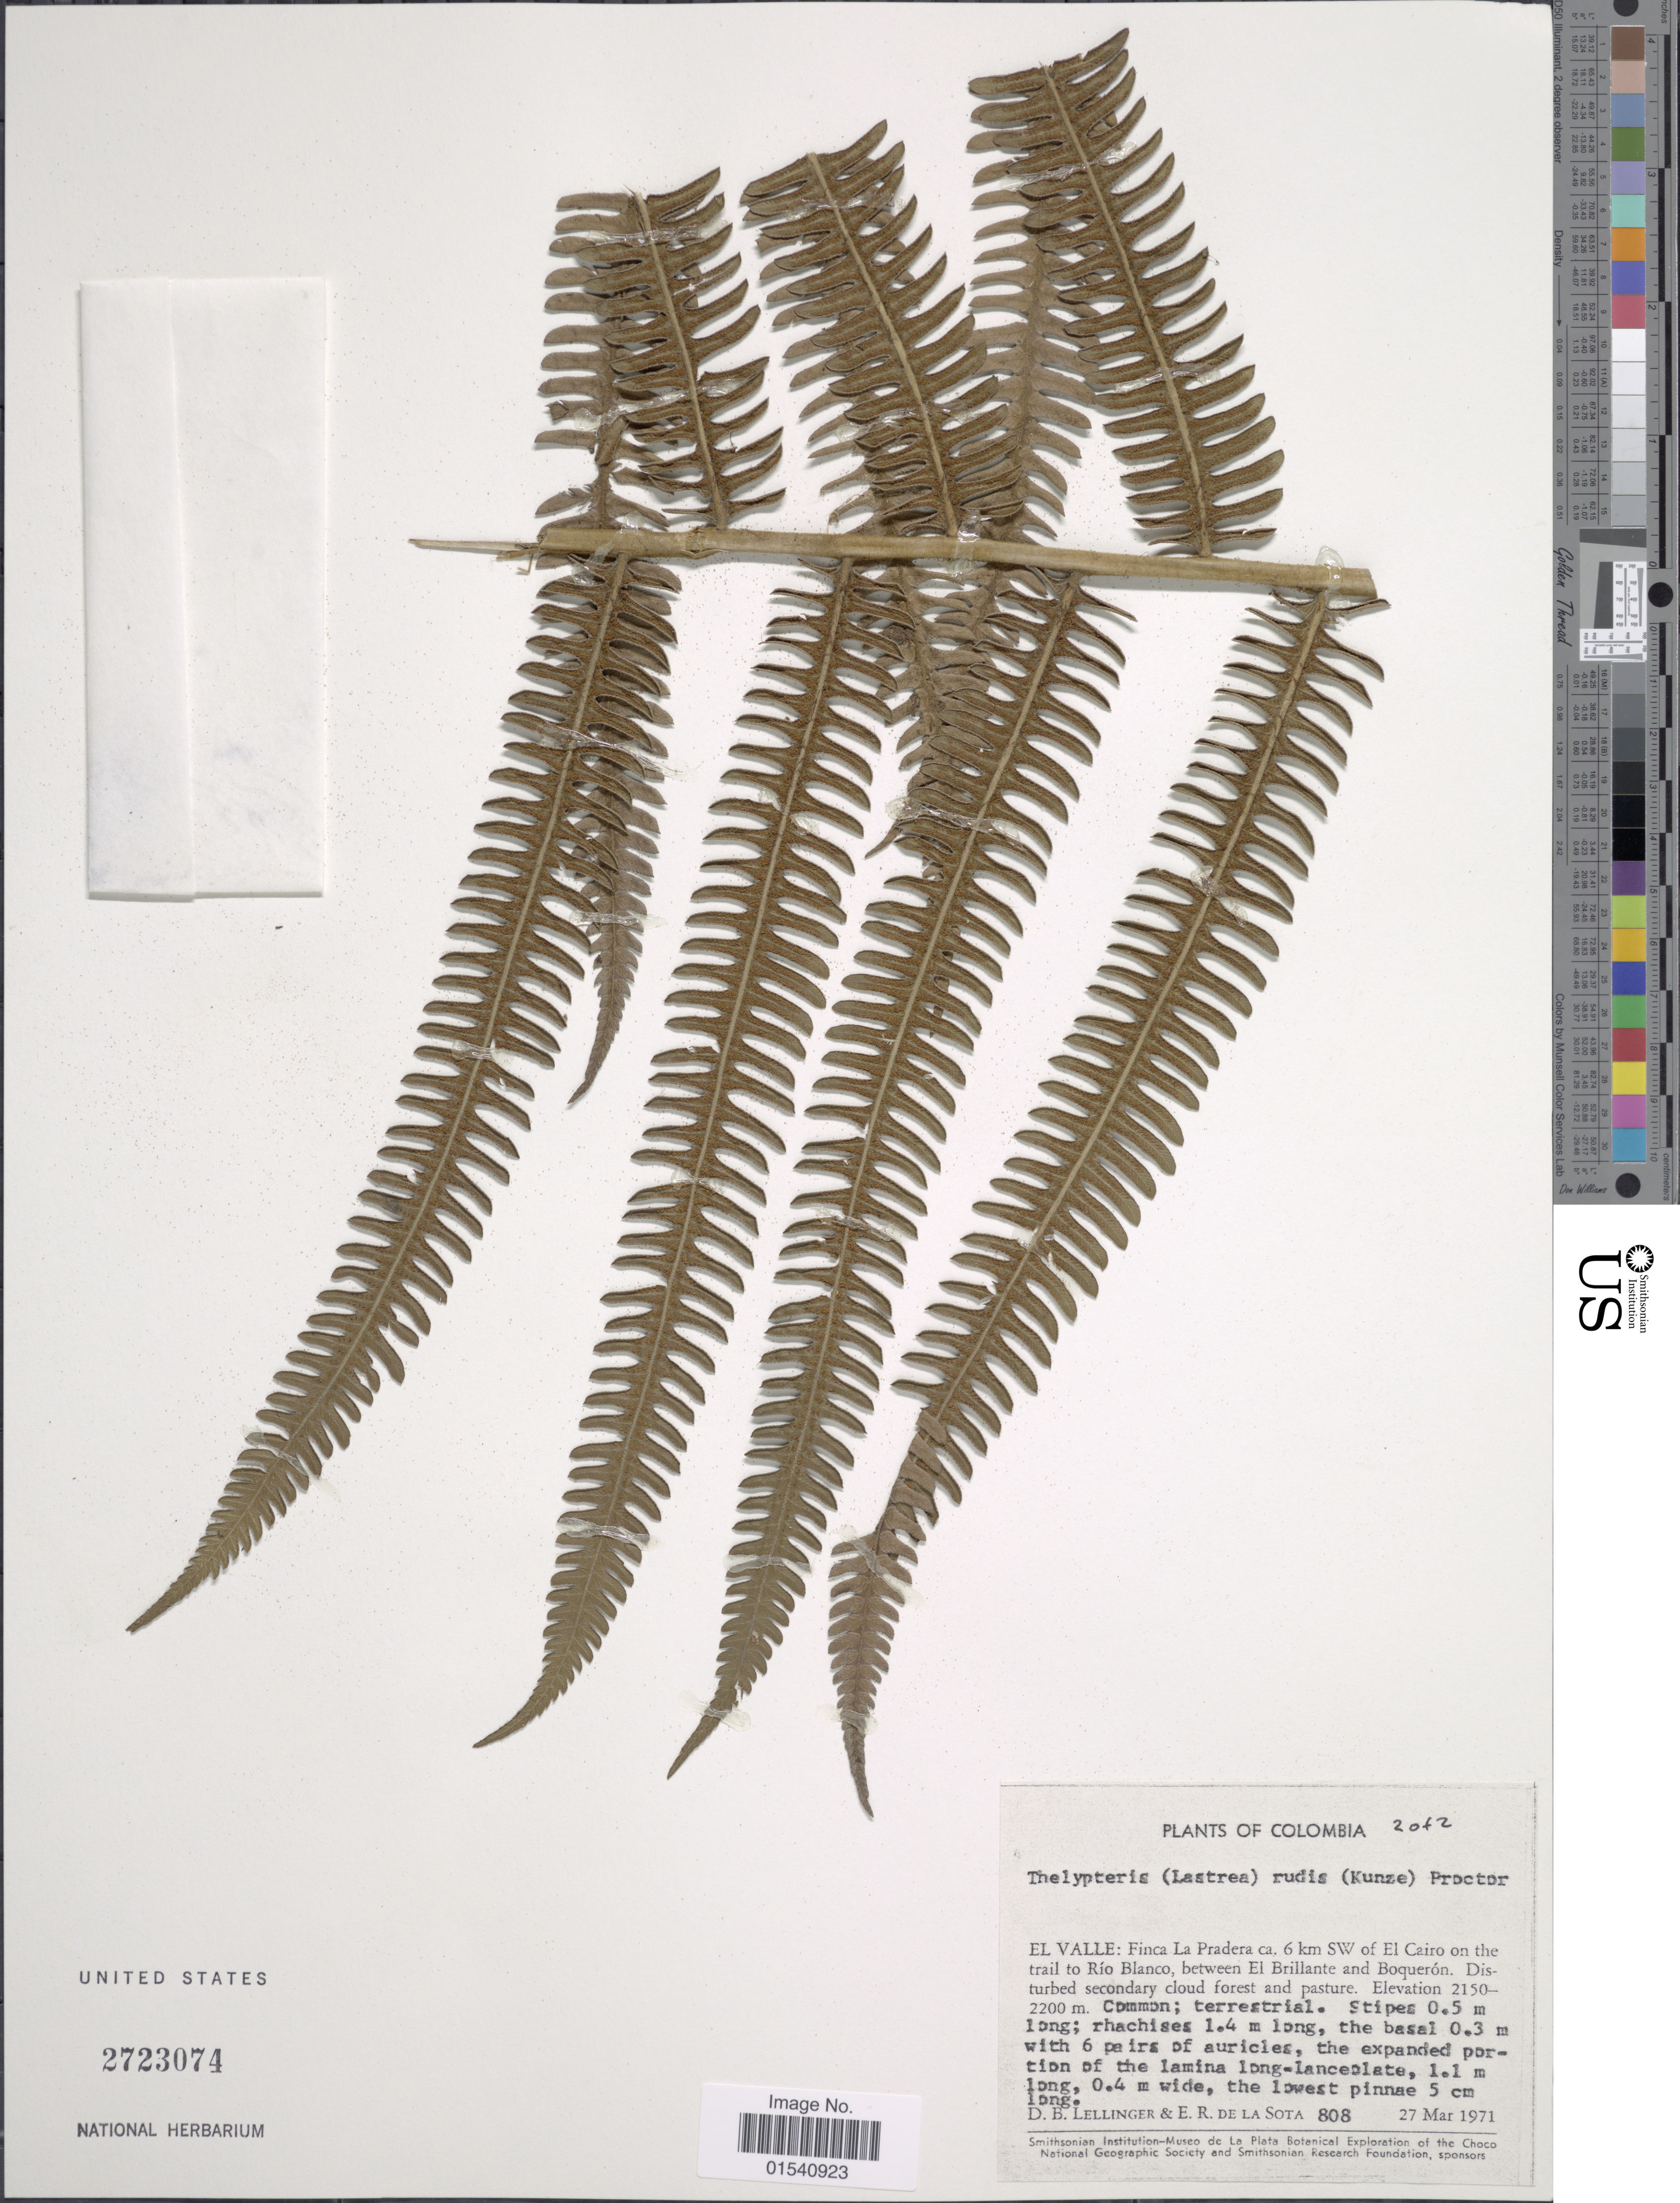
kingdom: Plantae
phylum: Tracheophyta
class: Polypodiopsida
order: Polypodiales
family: Thelypteridaceae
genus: Amauropelta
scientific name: Amauropelta rudis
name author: (Kunze) Pic. Serm.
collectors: D. B. Lellinger & E. R. de la Sota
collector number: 808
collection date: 1971-03-27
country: Colombia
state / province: Valle del Cauca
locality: El Valle: La Pradera ca. 6 km SW of El Cairo on the trail to Río Blanco, between El Brillante and Boquerón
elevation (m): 2150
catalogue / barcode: US 2723074